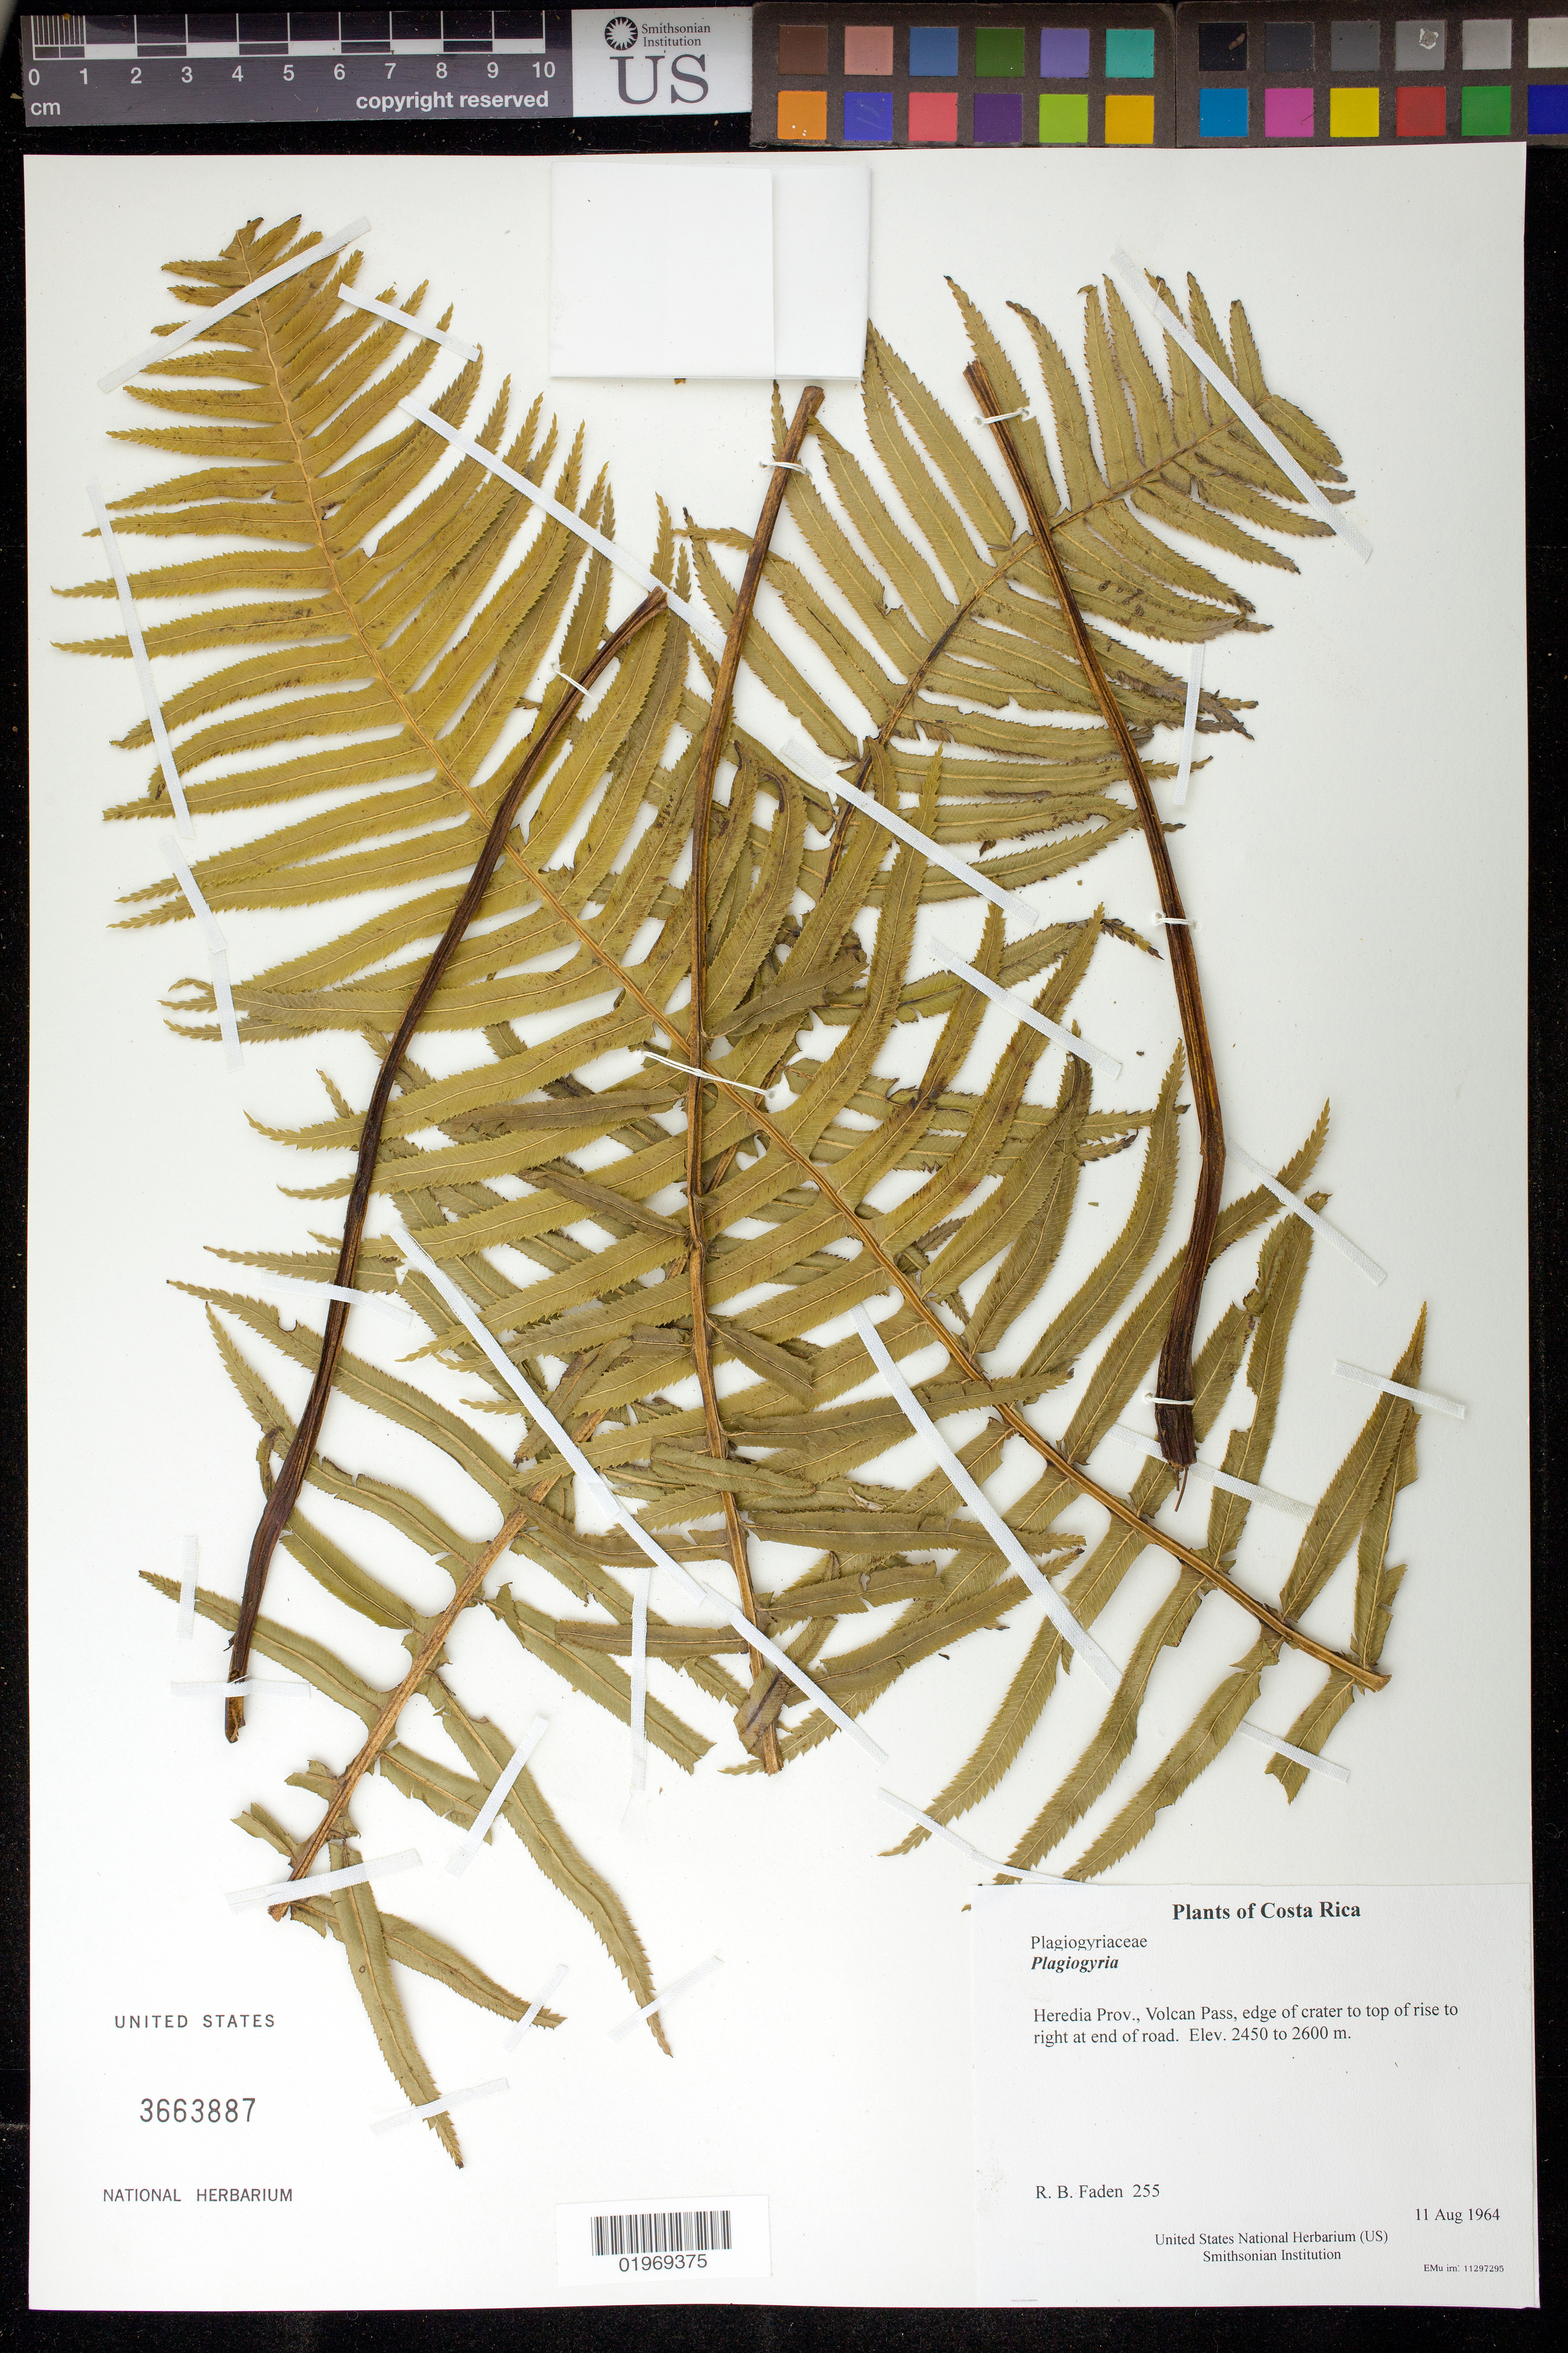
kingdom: Plantae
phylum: Tracheophyta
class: Polypodiopsida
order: Cyatheales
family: Plagiogyriaceae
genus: Plagiogyria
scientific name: Plagiogyria sp.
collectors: R. B. Faden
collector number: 255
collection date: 1964-08-11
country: Costa Rica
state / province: Heredia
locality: Volcan Pass, edge of crater to top of rise to right at end of road.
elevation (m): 2450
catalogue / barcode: US 3663887